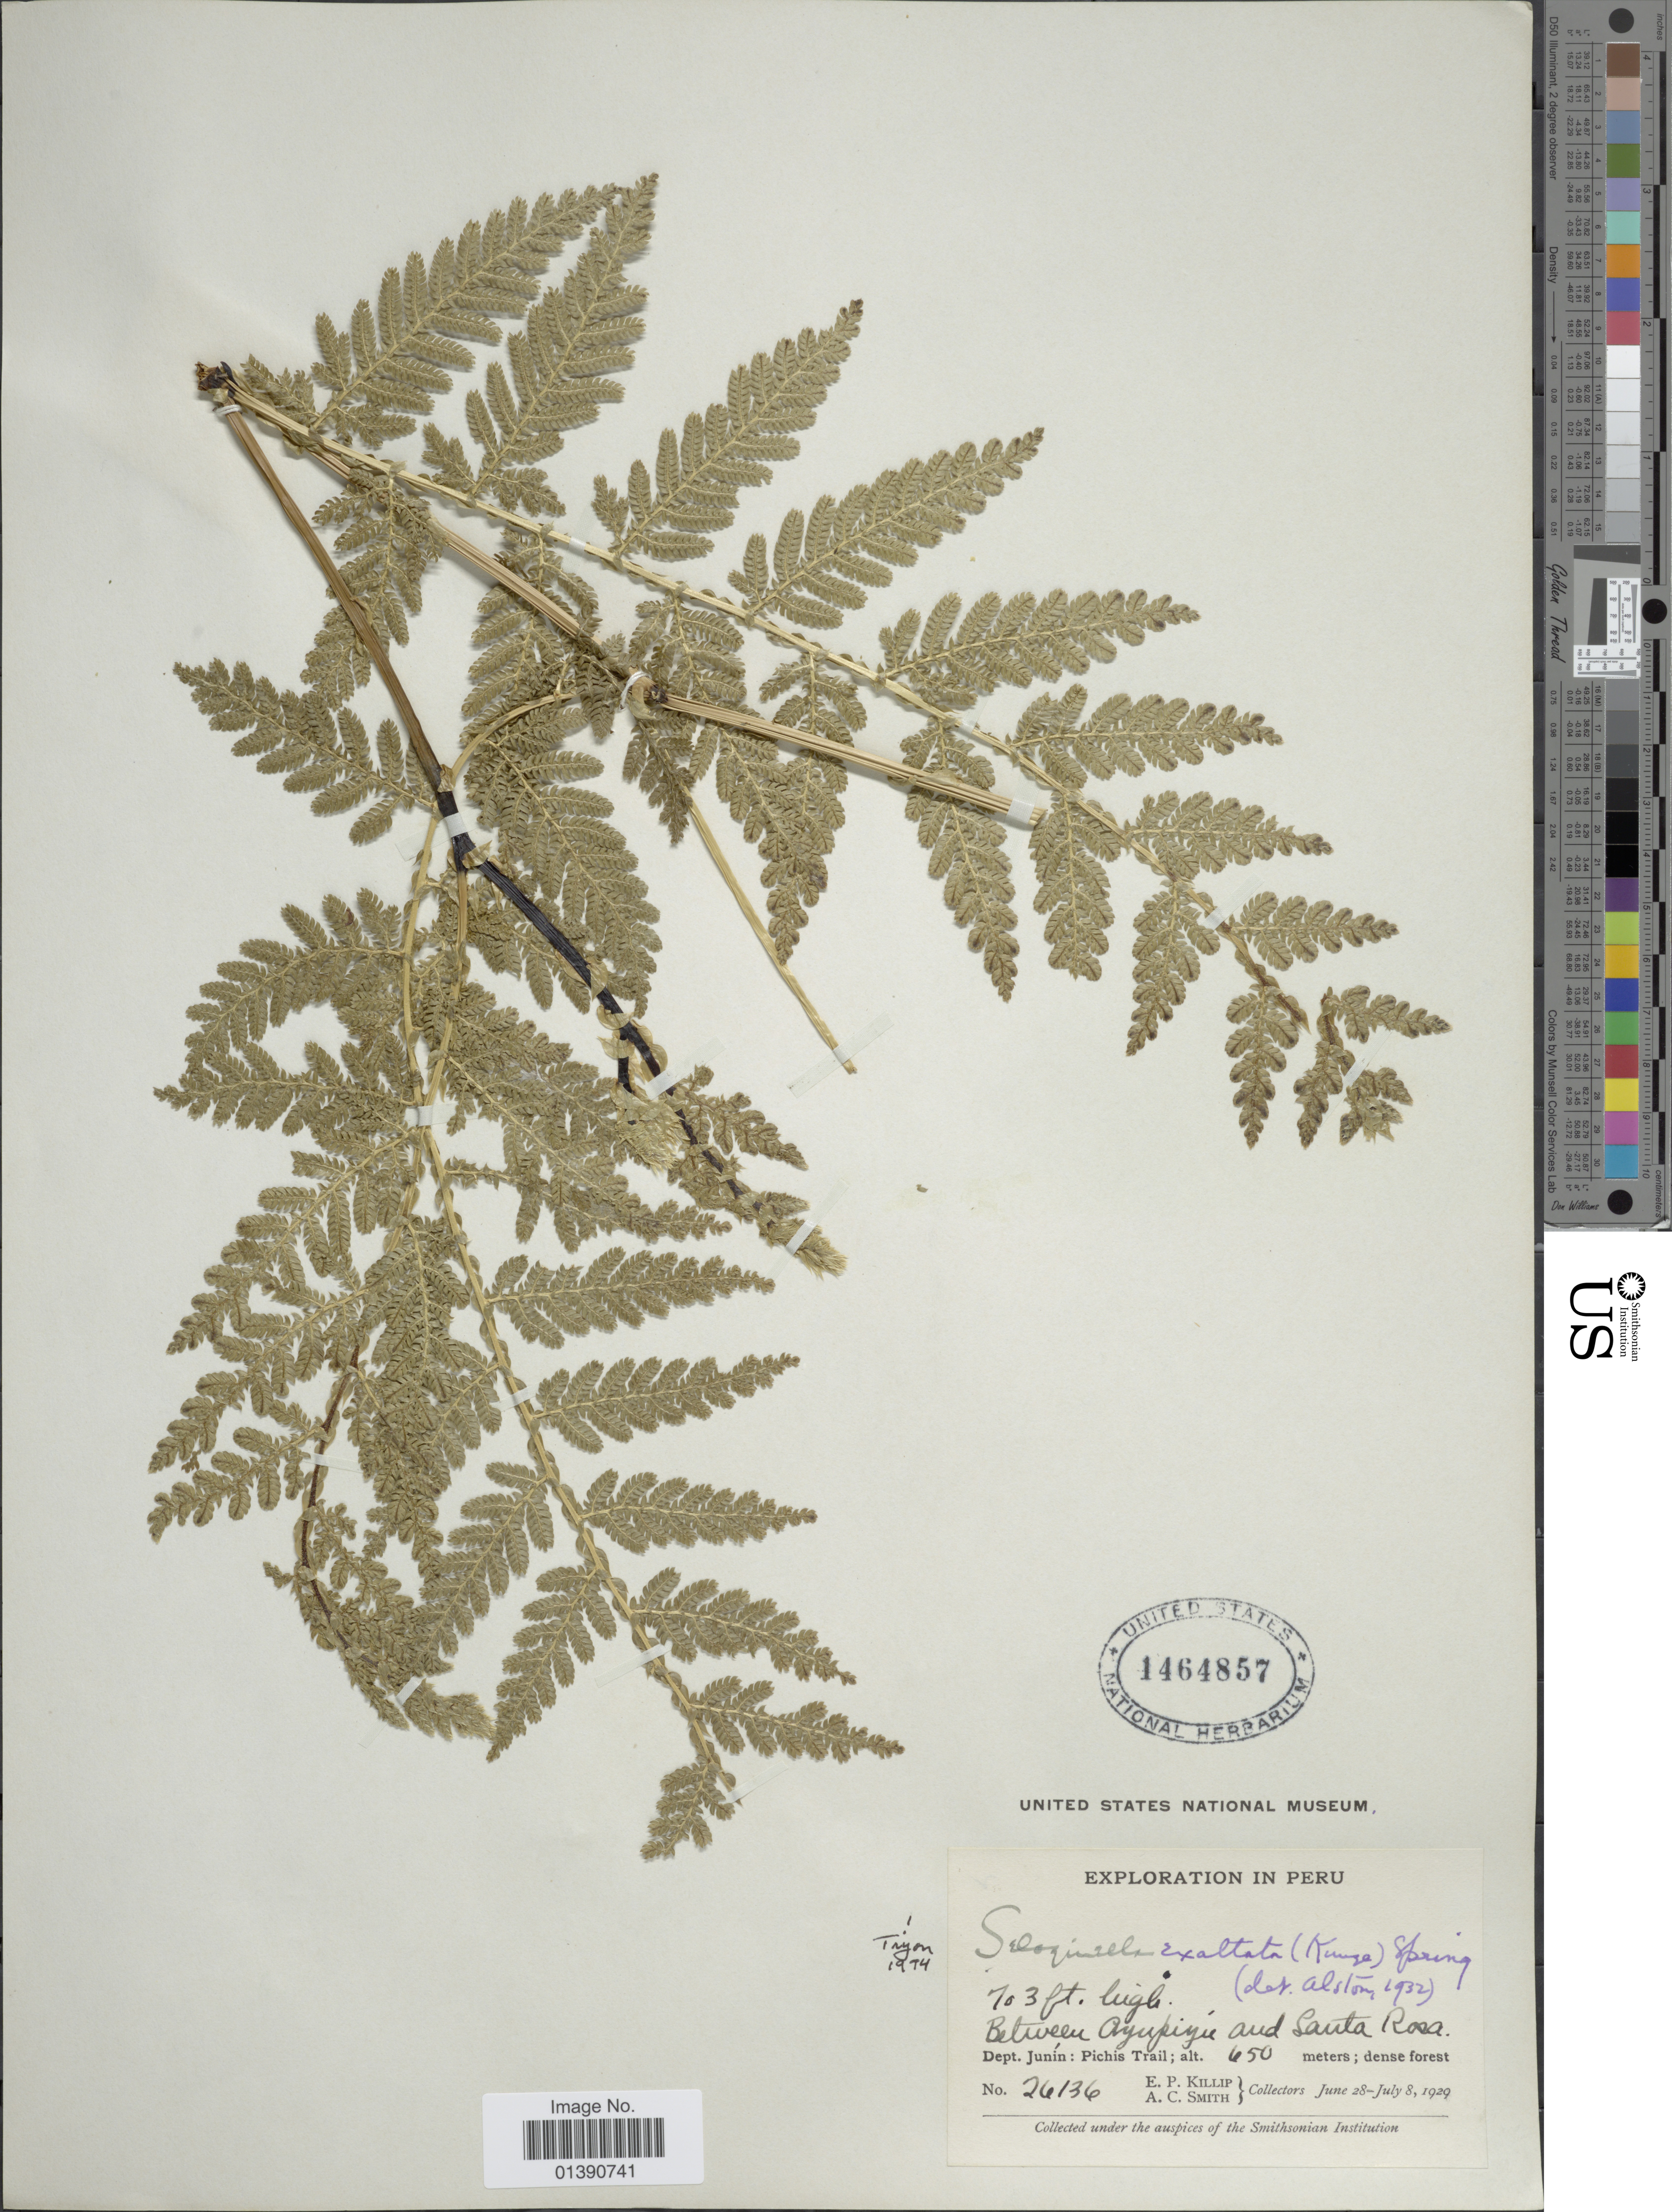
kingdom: Plantae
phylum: Tracheophyta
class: Lycopodiopsida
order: Selaginellales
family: Selaginellaceae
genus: Selaginella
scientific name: Selaginella exaltata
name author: (Kunze) Spring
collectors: E. P. Killip & A. C. Smith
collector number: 26136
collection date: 1929-06-28/1929-07-08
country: Peru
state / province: Junín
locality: Pichis Trail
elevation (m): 650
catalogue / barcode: US 1464857